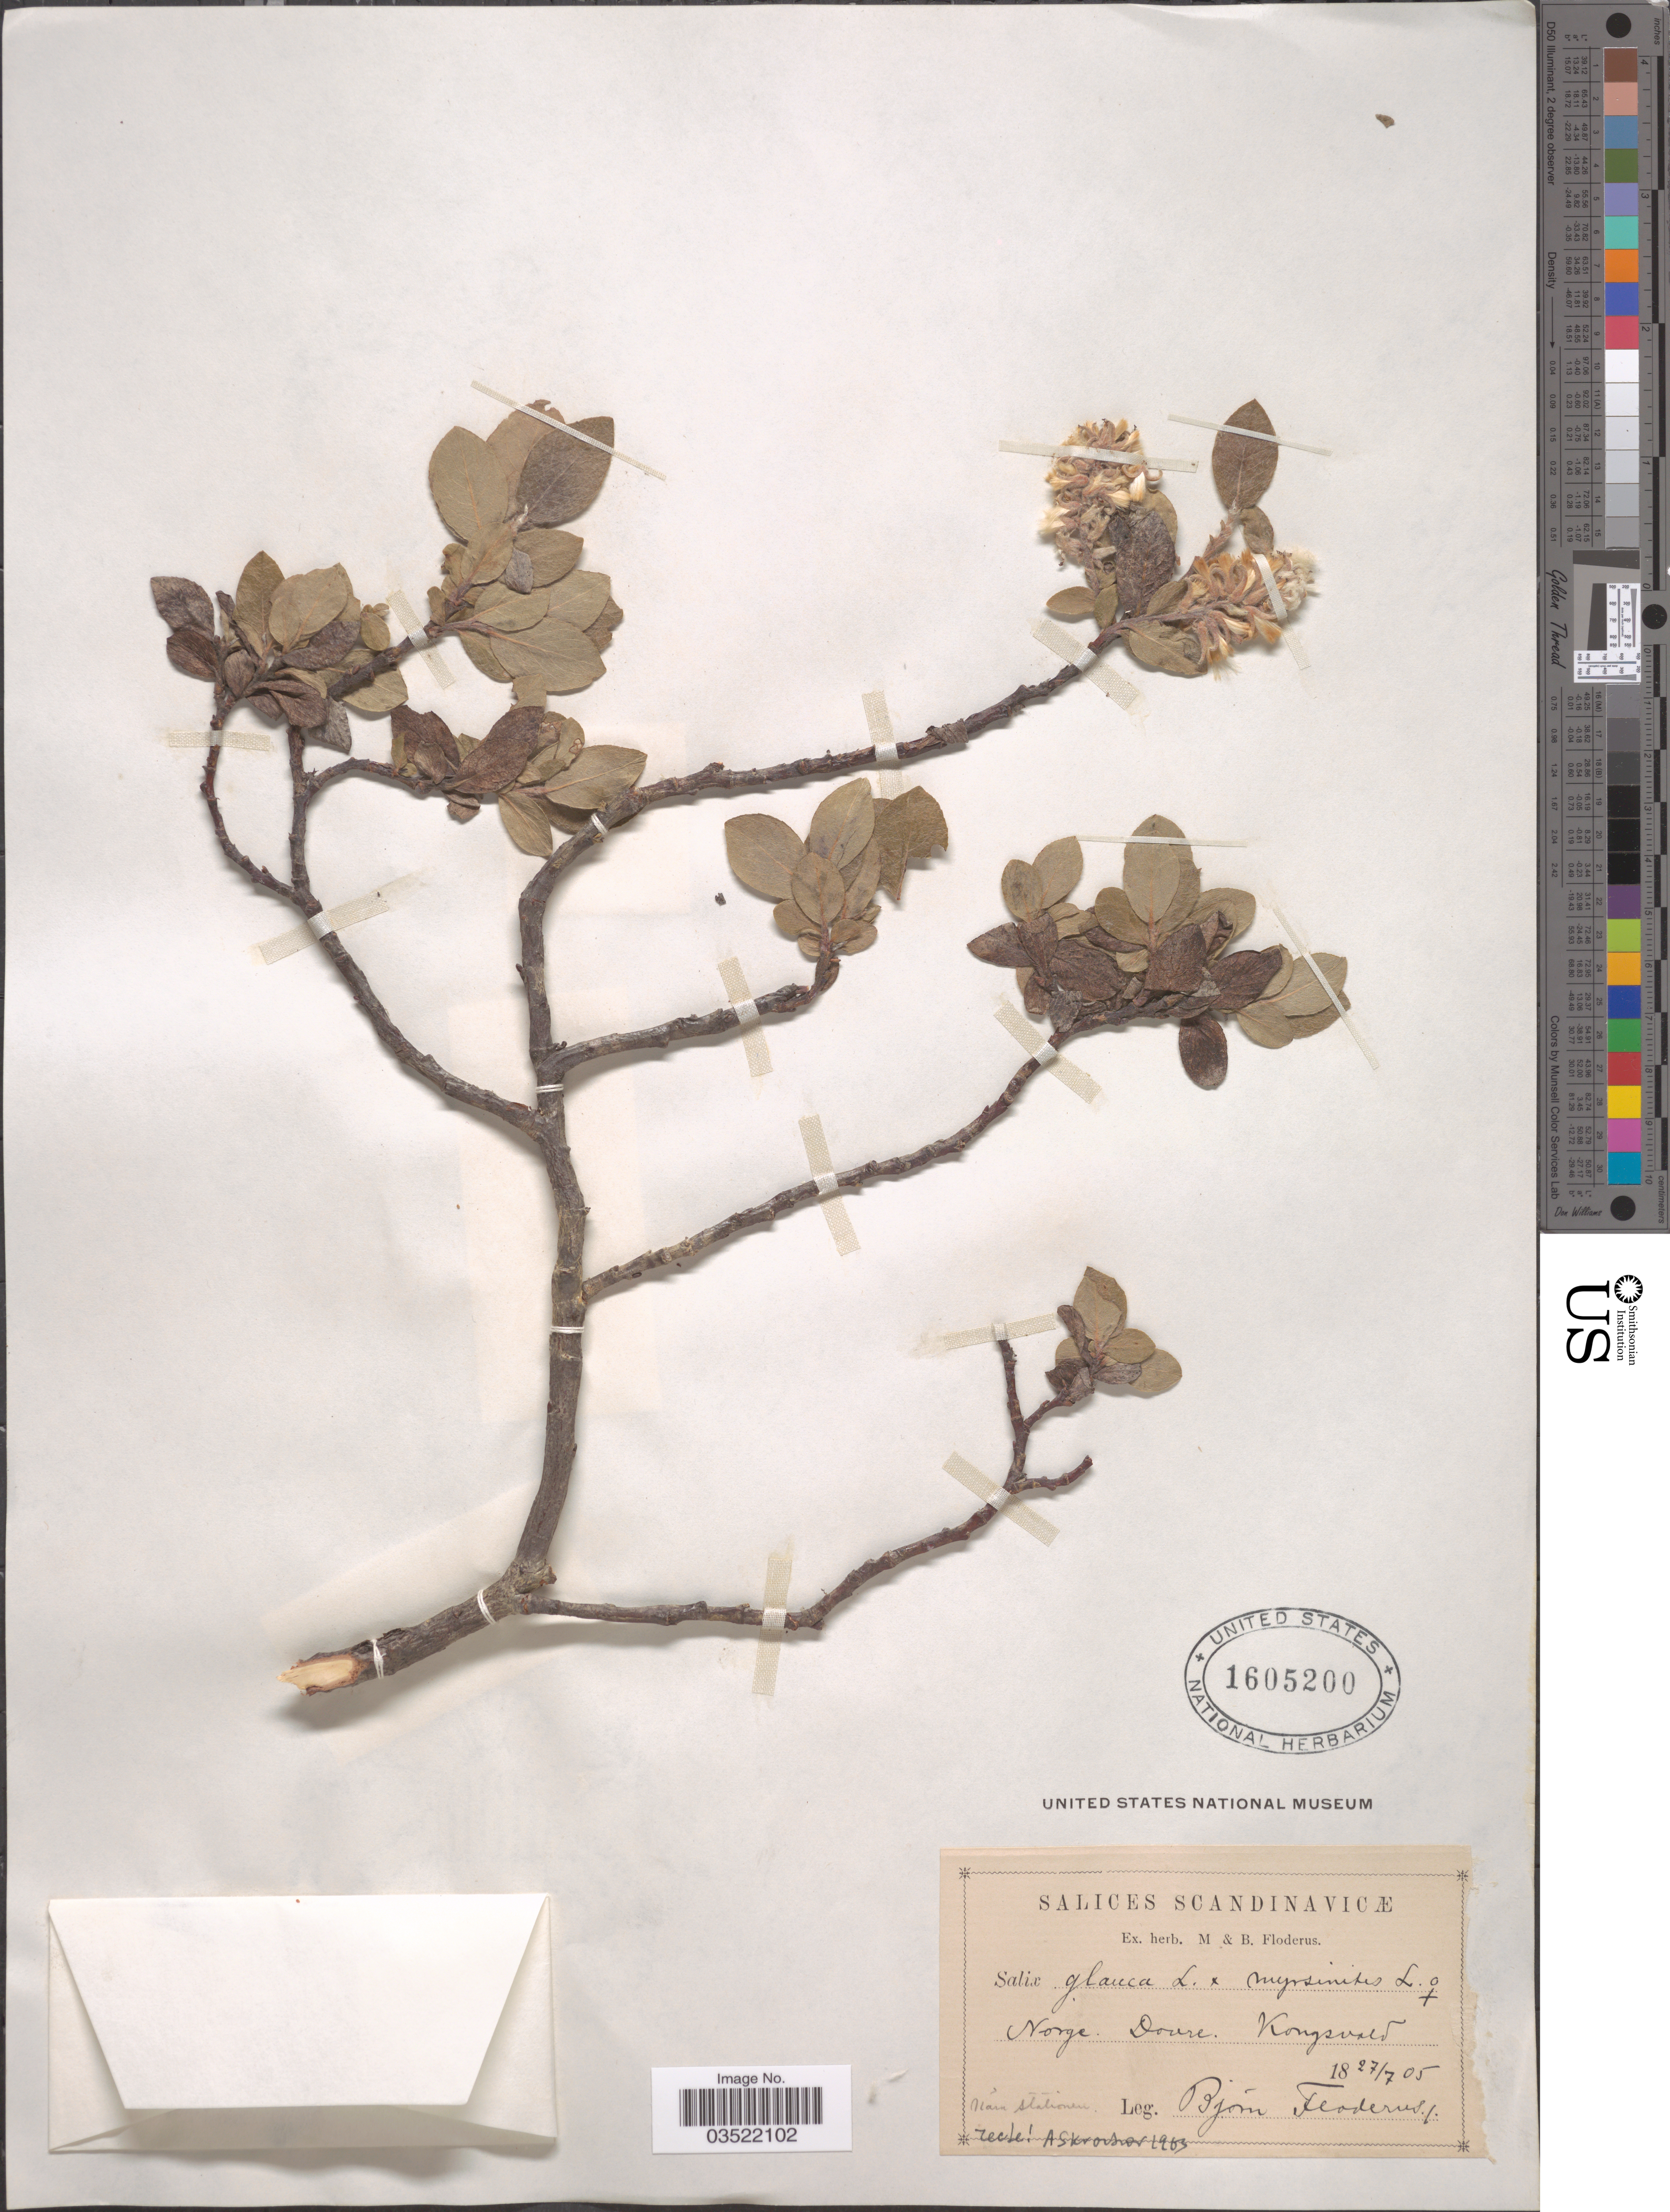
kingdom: Plantae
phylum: Tracheophyta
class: Magnoliopsida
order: Malpighiales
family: Salicaceae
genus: Salix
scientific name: Salix glauca x S. myrsinites L.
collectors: B. G. O. Floderus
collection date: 1805-07-27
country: Norway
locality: Scandinavicæ. Norge. Dovre Kongsvold.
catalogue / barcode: US 1605200